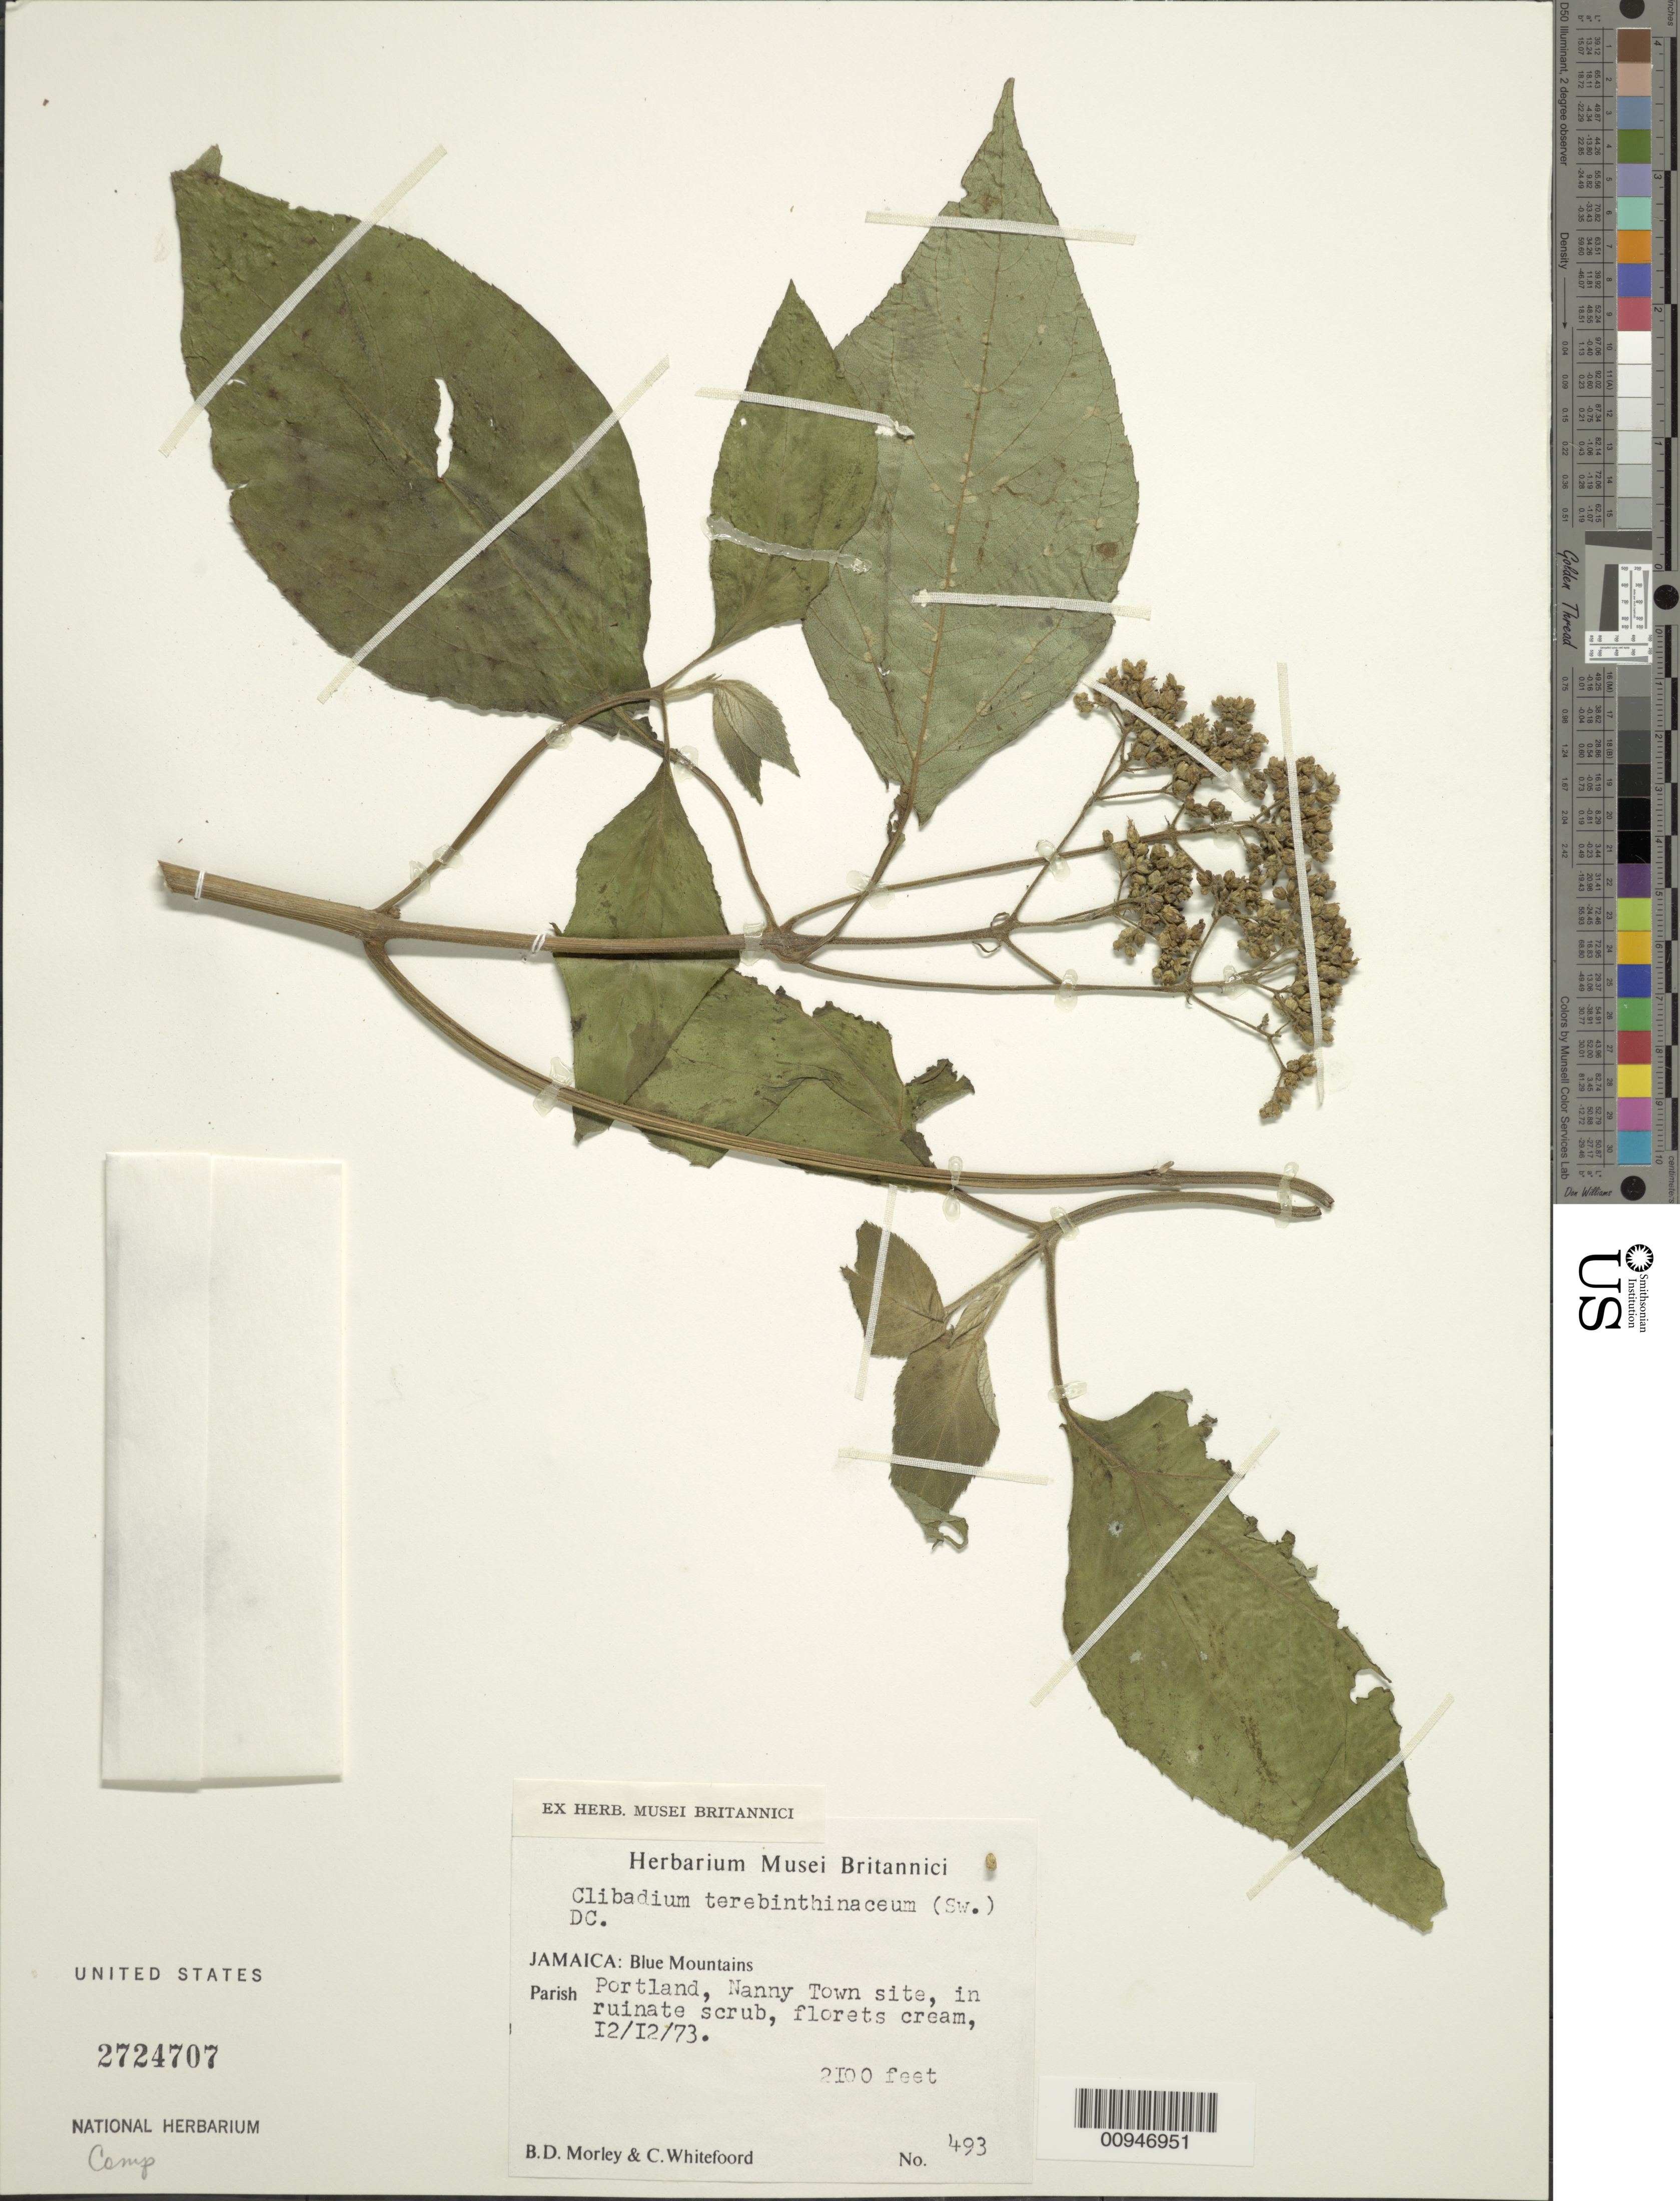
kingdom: Plantae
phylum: Tracheophyta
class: Magnoliopsida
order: Asterales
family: Asteraceae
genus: Clibadium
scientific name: Clibadium terebinthinaceum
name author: (Sw.) DC.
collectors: B. D. Morley & C. Whitefoord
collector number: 493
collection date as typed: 12 Dec 1973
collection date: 1973-12-12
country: Jamaica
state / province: Portland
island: Jamaica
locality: Blue Mountains, Nanny Town site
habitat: In ruinate scrub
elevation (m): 640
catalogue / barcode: US 2724707